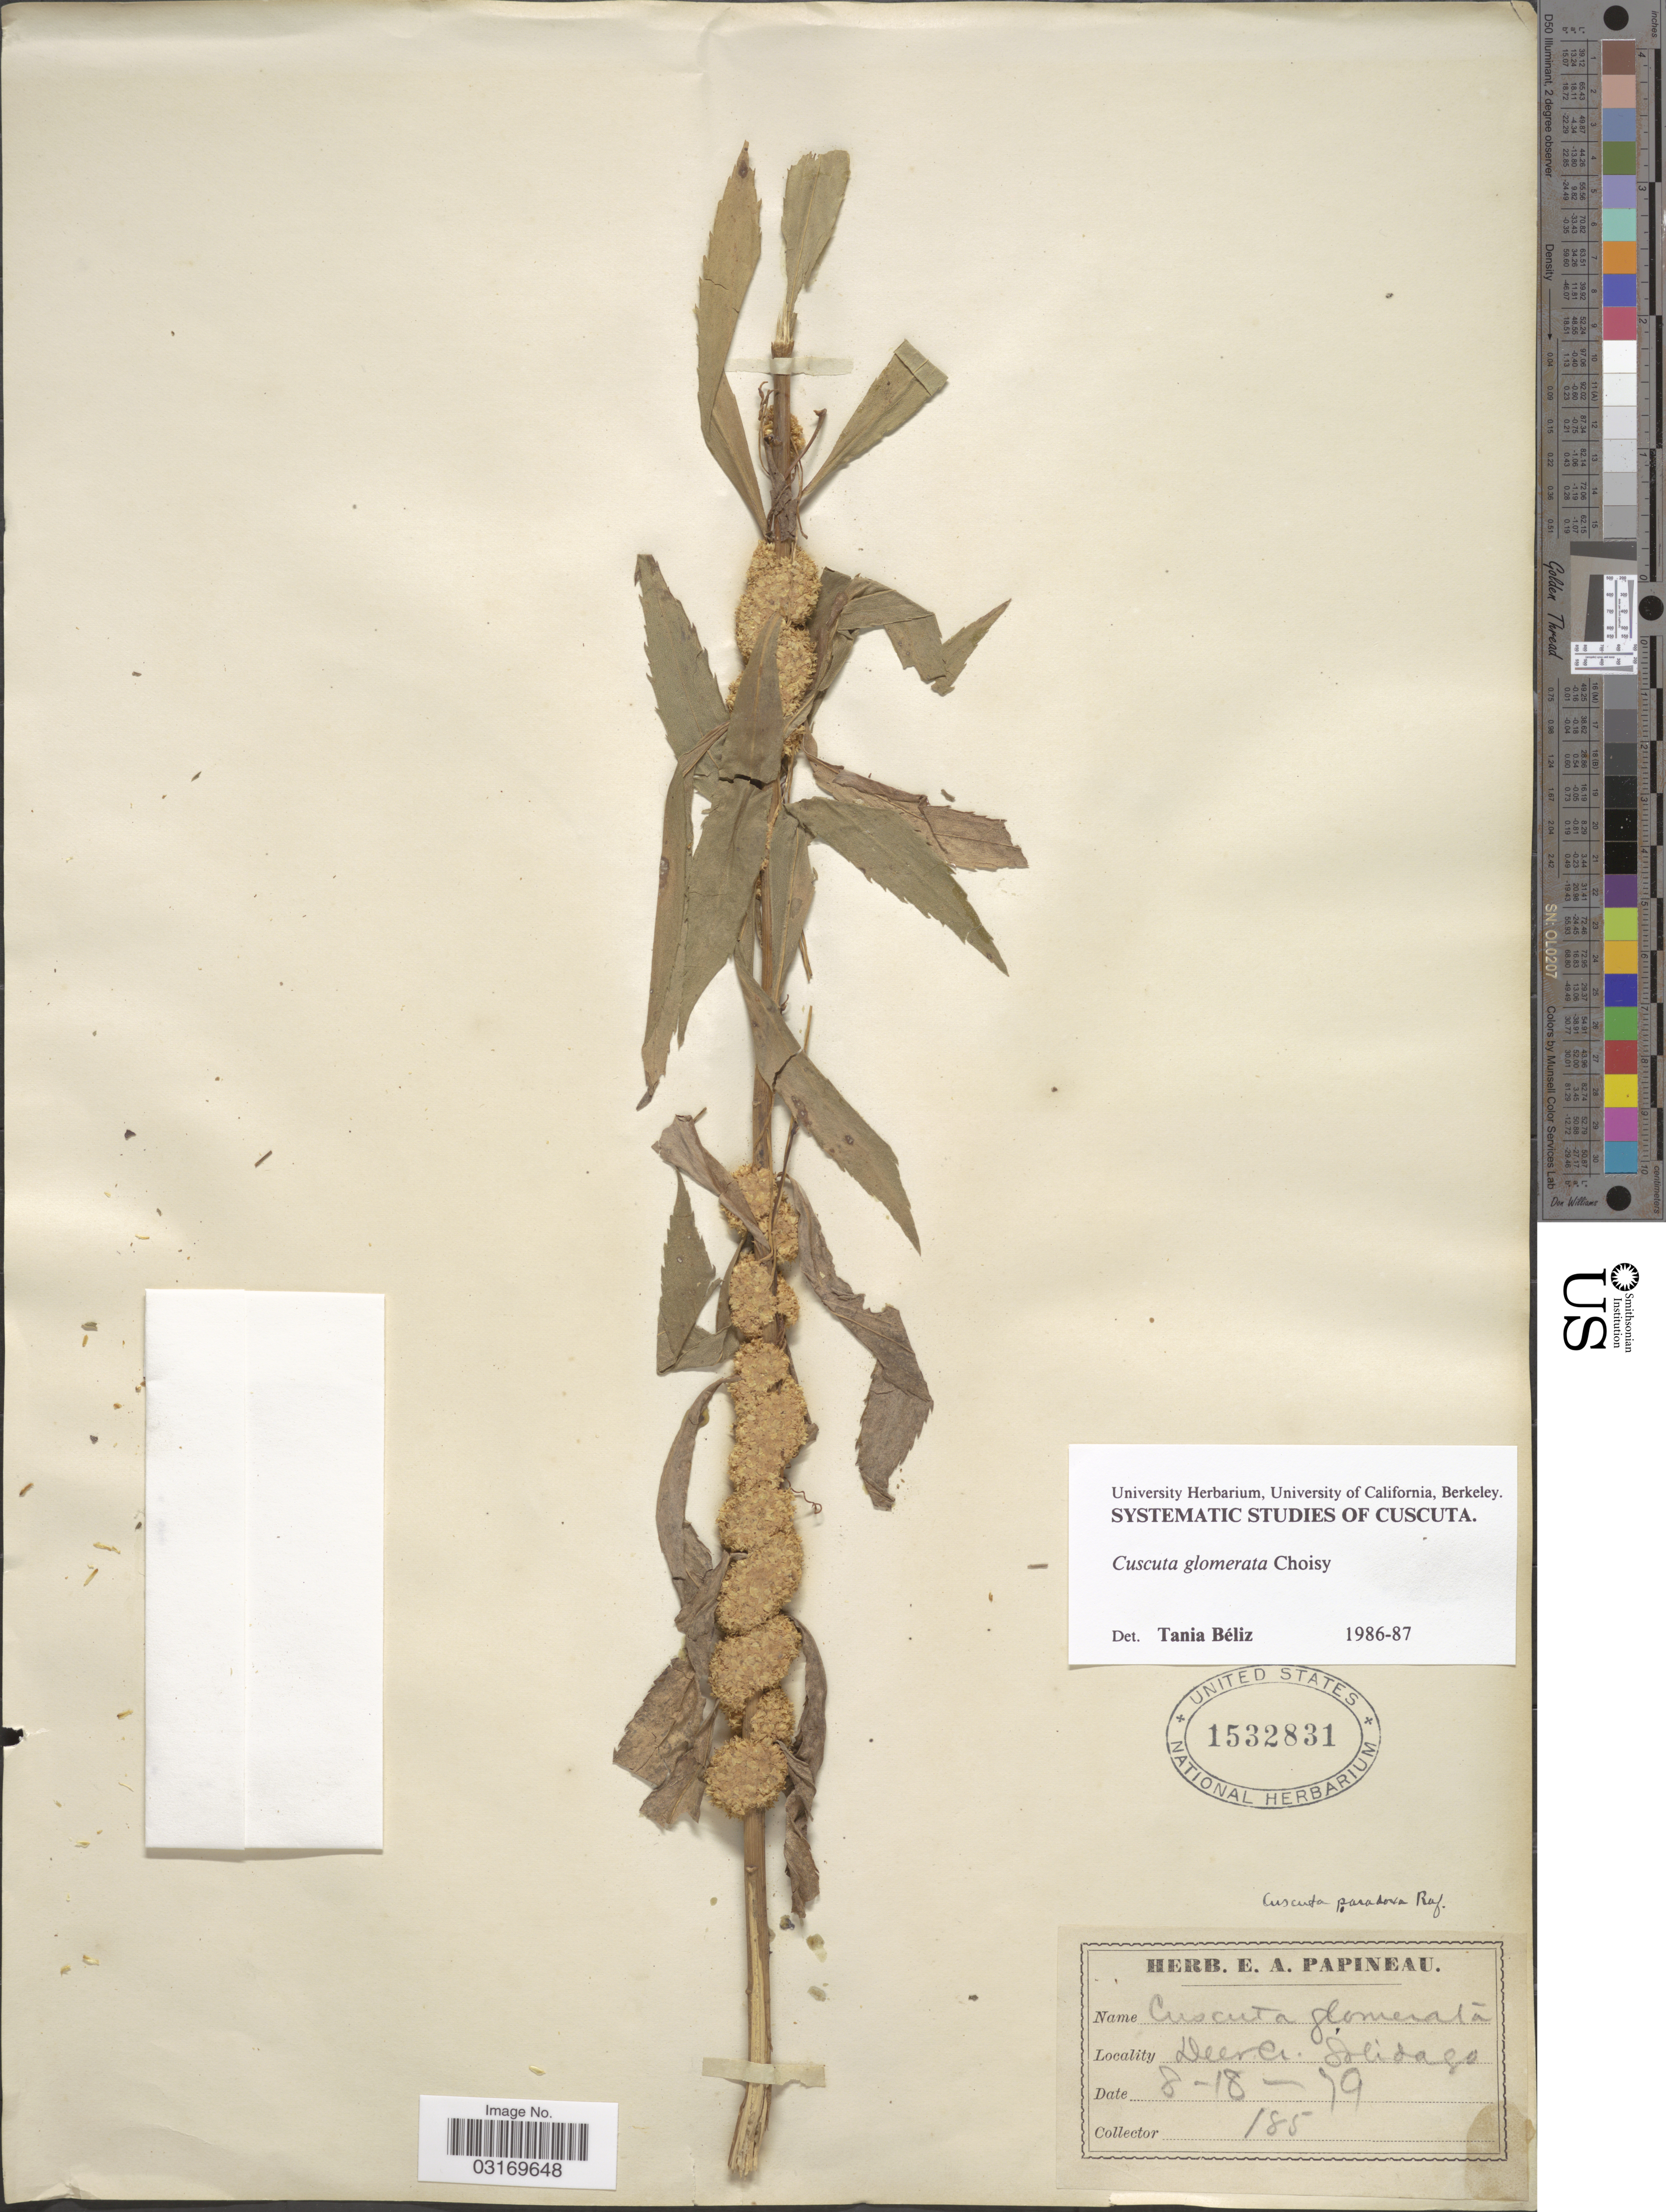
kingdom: Plantae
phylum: Tracheophyta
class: Magnoliopsida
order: Solanales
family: Convolvulaceae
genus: Cuscuta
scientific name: Cuscuta glomerata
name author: Chris.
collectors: Ex herb. E. A. Papineau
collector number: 185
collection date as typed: Transcribed d/m/y: 18/8/79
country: United States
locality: Deer Cr.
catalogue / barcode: US 1532831